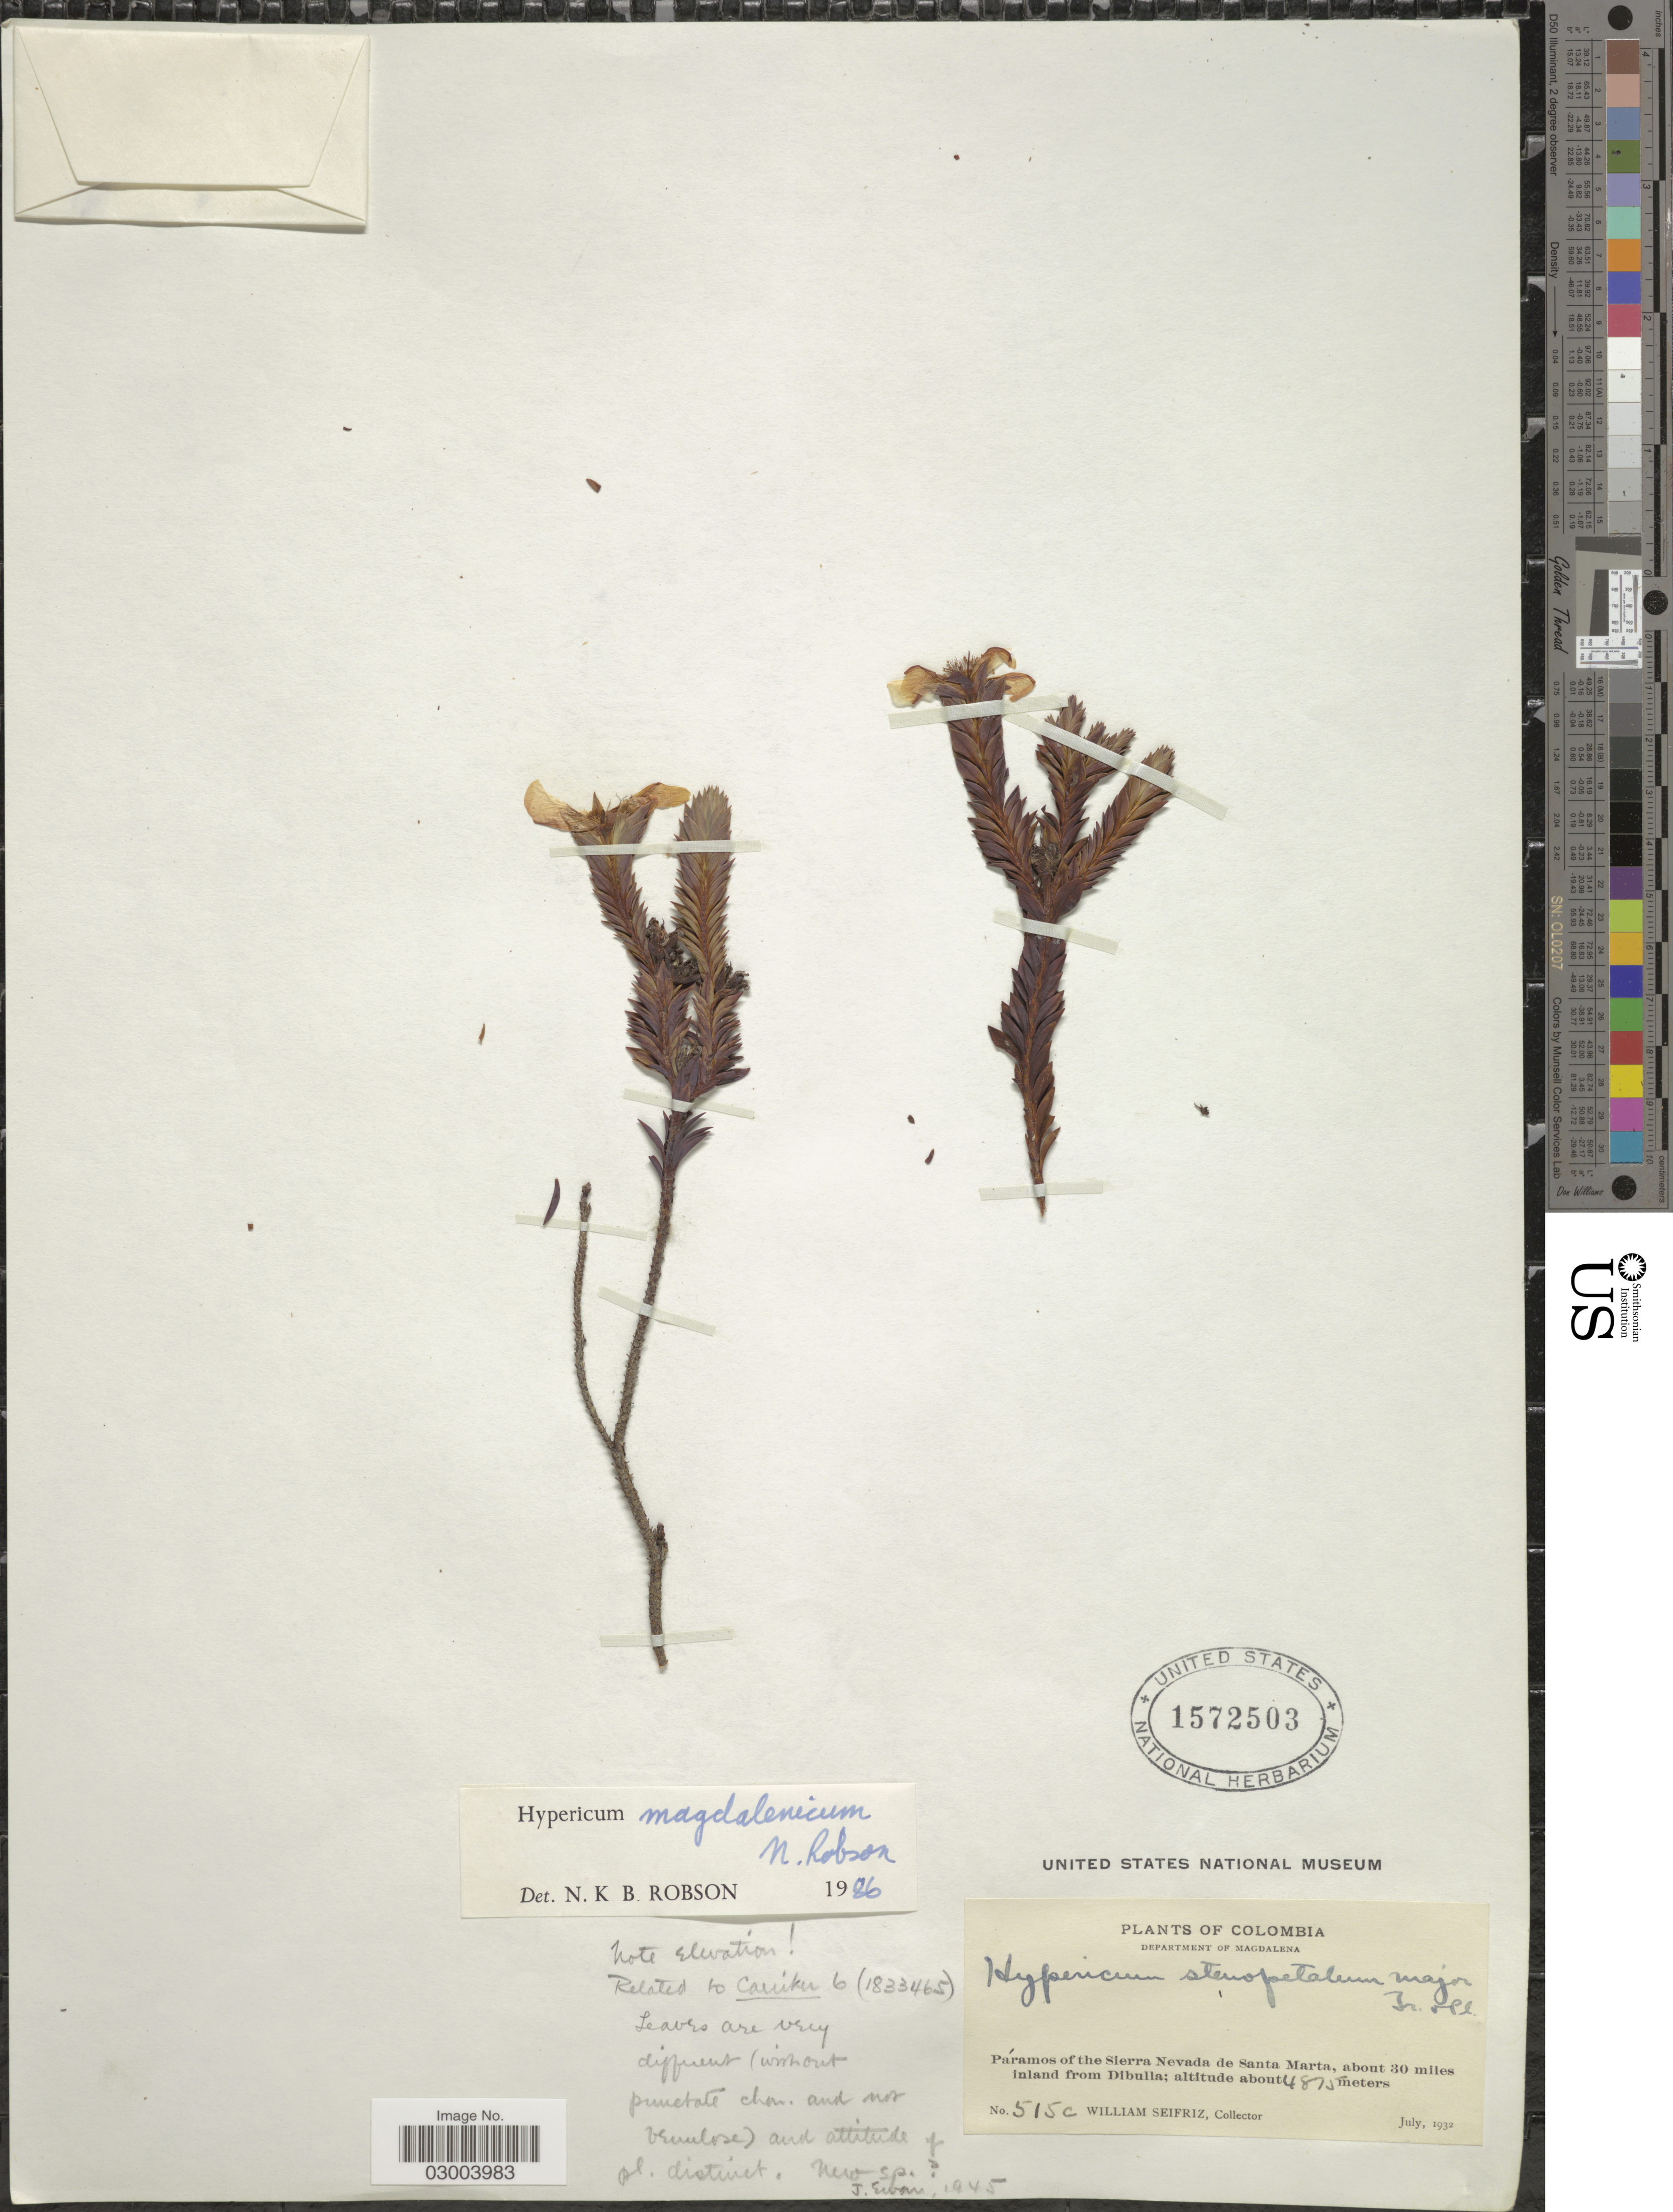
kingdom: Plantae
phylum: Tracheophyta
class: Magnoliopsida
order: Malpighiales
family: Hypericaceae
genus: Hypericum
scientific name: Hypericum magdalenicum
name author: N. Robson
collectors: W. Seifriz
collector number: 515c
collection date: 1932-07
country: Colombia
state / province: Magdalena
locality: Department of Magdalena, Páramos of the Sierra Nevada de Santa Marta, about 30 miles inland from Dibulla.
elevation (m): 4875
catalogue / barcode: US 1572503